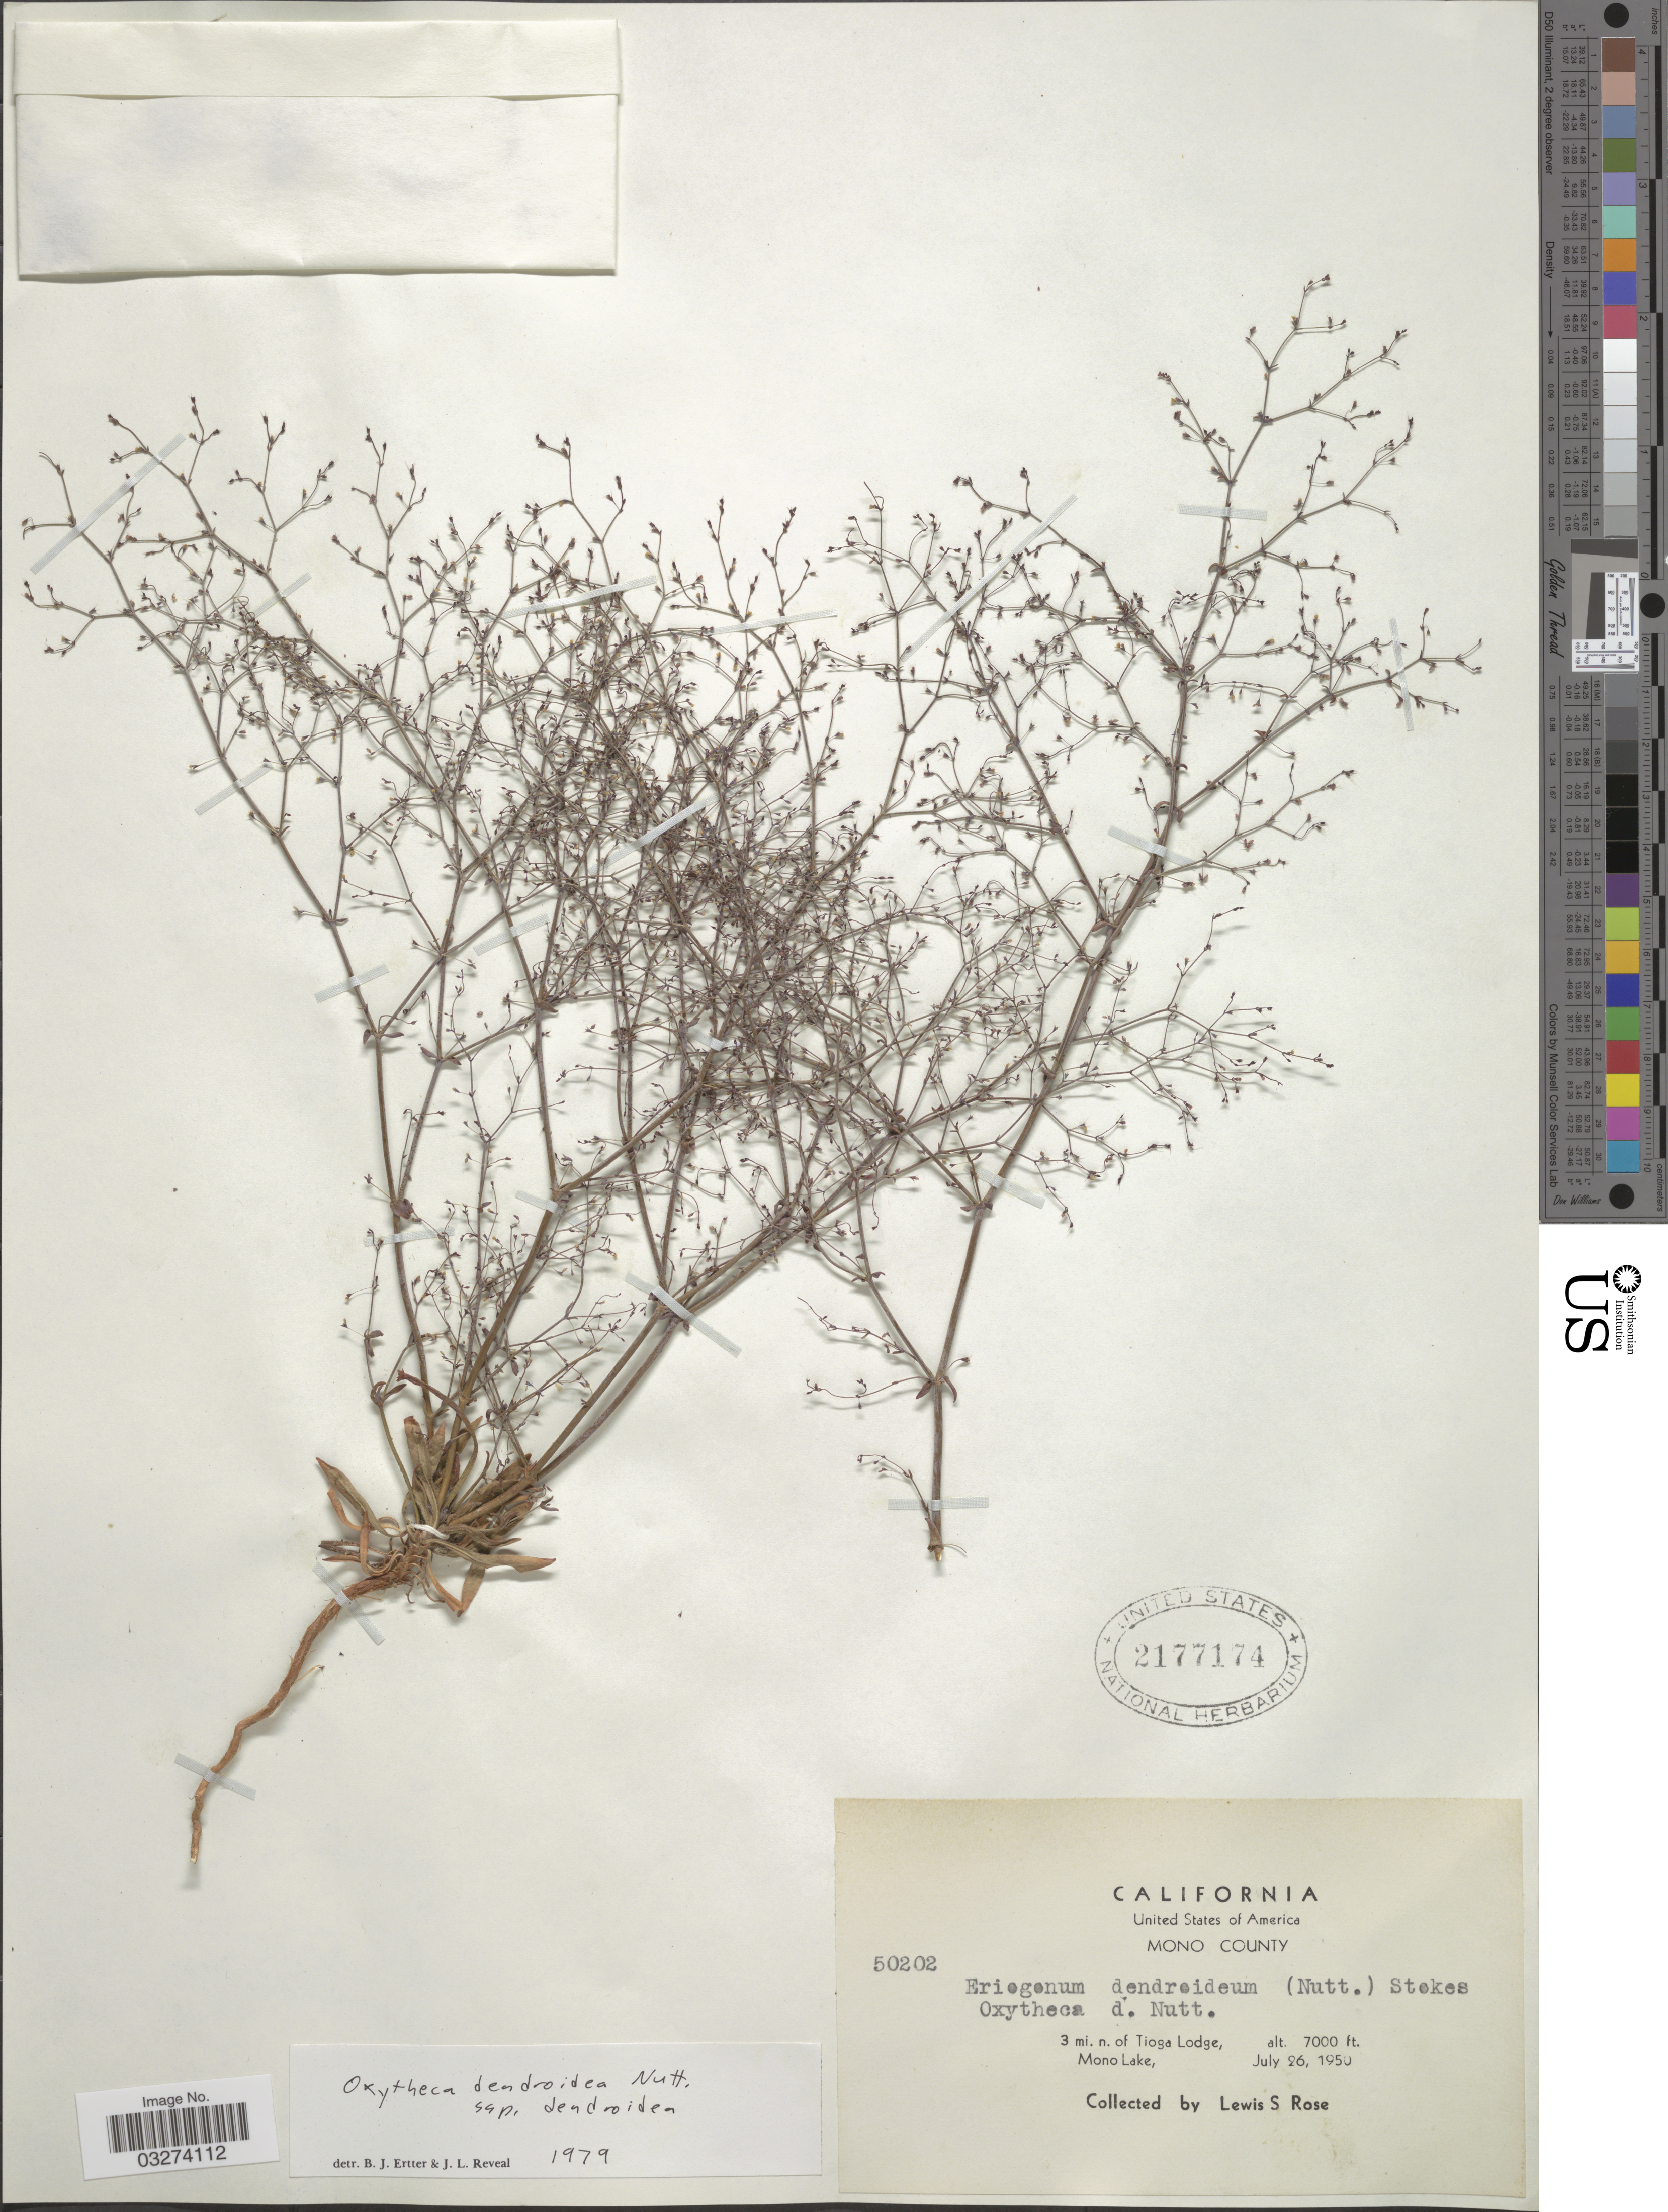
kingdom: Plantae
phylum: Tracheophyta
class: Magnoliopsida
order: Caryophyllales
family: Polygonaceae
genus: Oxytheca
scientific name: Oxytheca dendroidea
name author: Nutt.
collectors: L. S. Rose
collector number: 50202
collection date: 1950-07-26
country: United States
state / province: California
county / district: Mono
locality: Mono County. 3 mi. n. of Tioga Lodge, Mono Lake.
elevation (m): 2134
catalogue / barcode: US 2177174